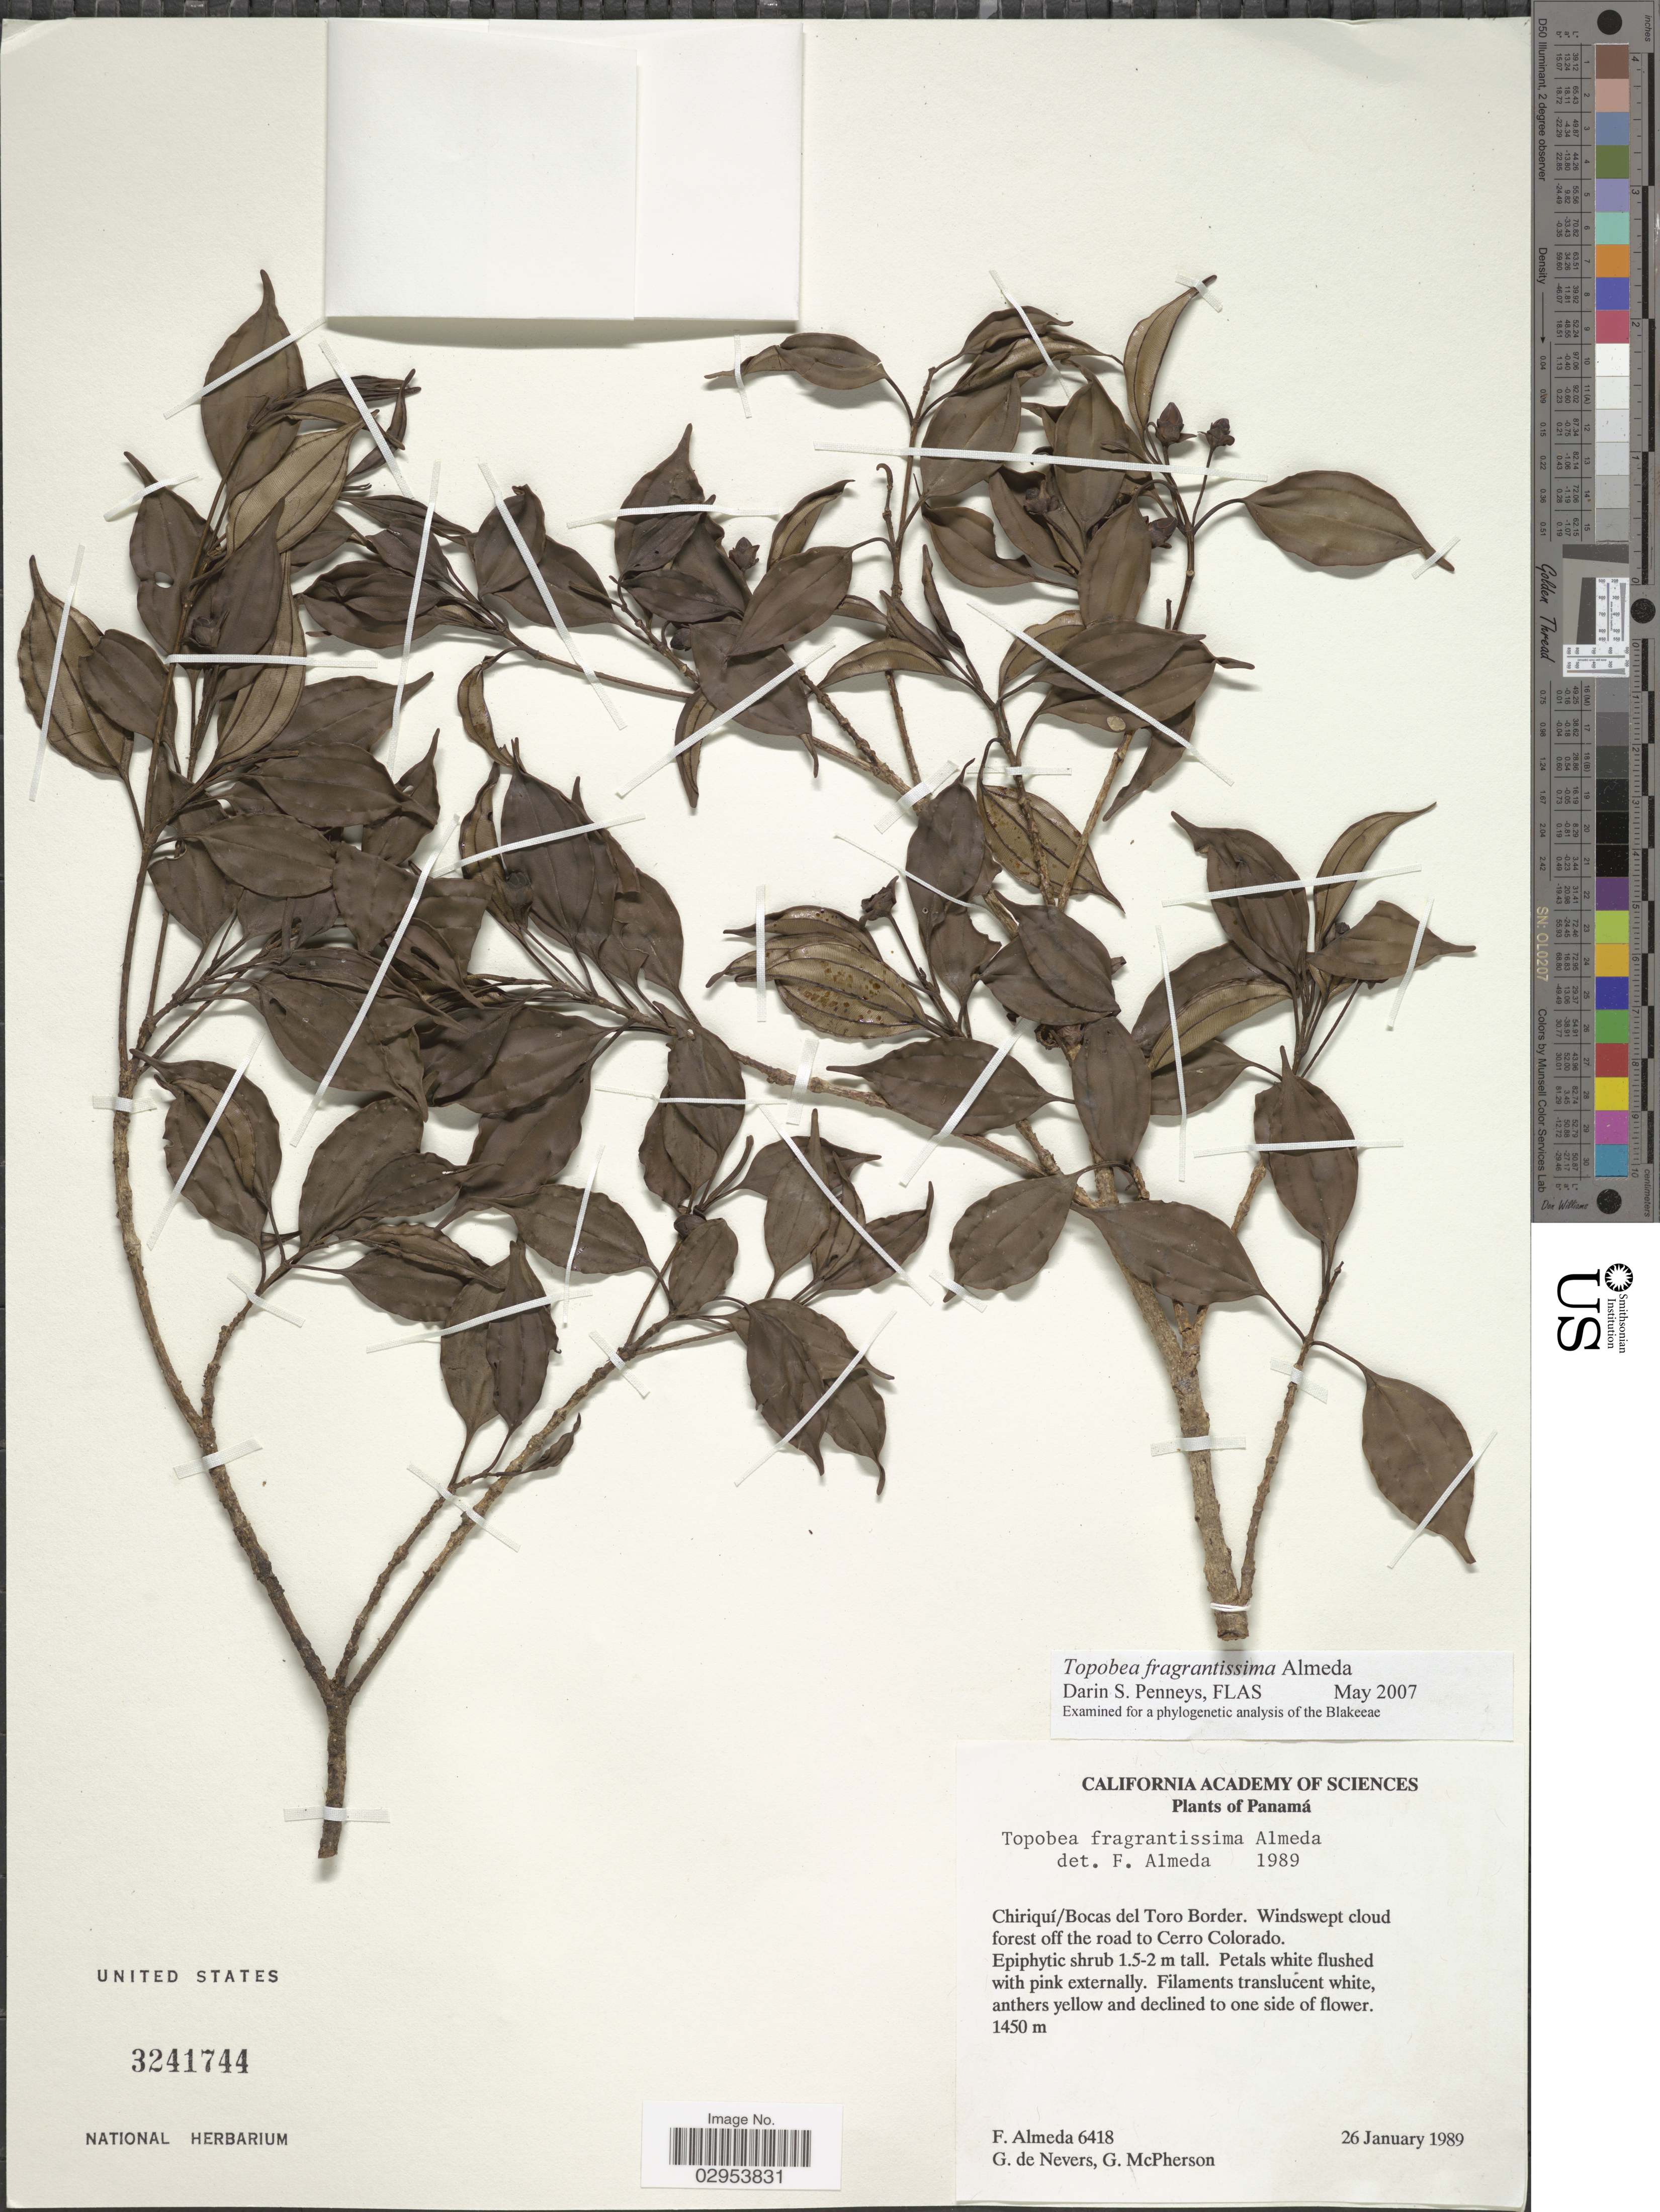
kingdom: Plantae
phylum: Tracheophyta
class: Magnoliopsida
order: Myrtales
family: Melastomataceae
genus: Topobea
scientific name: Topobea fragrantissima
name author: Almeda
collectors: F. Almeda, G. Nevers & G. McPherson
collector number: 6418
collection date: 1989-01-26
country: Panama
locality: Chiriquí/Bocas del Toro Border. Windswept cloud forest off the road to Cerro Colorado.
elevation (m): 1450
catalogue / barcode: US 3241744